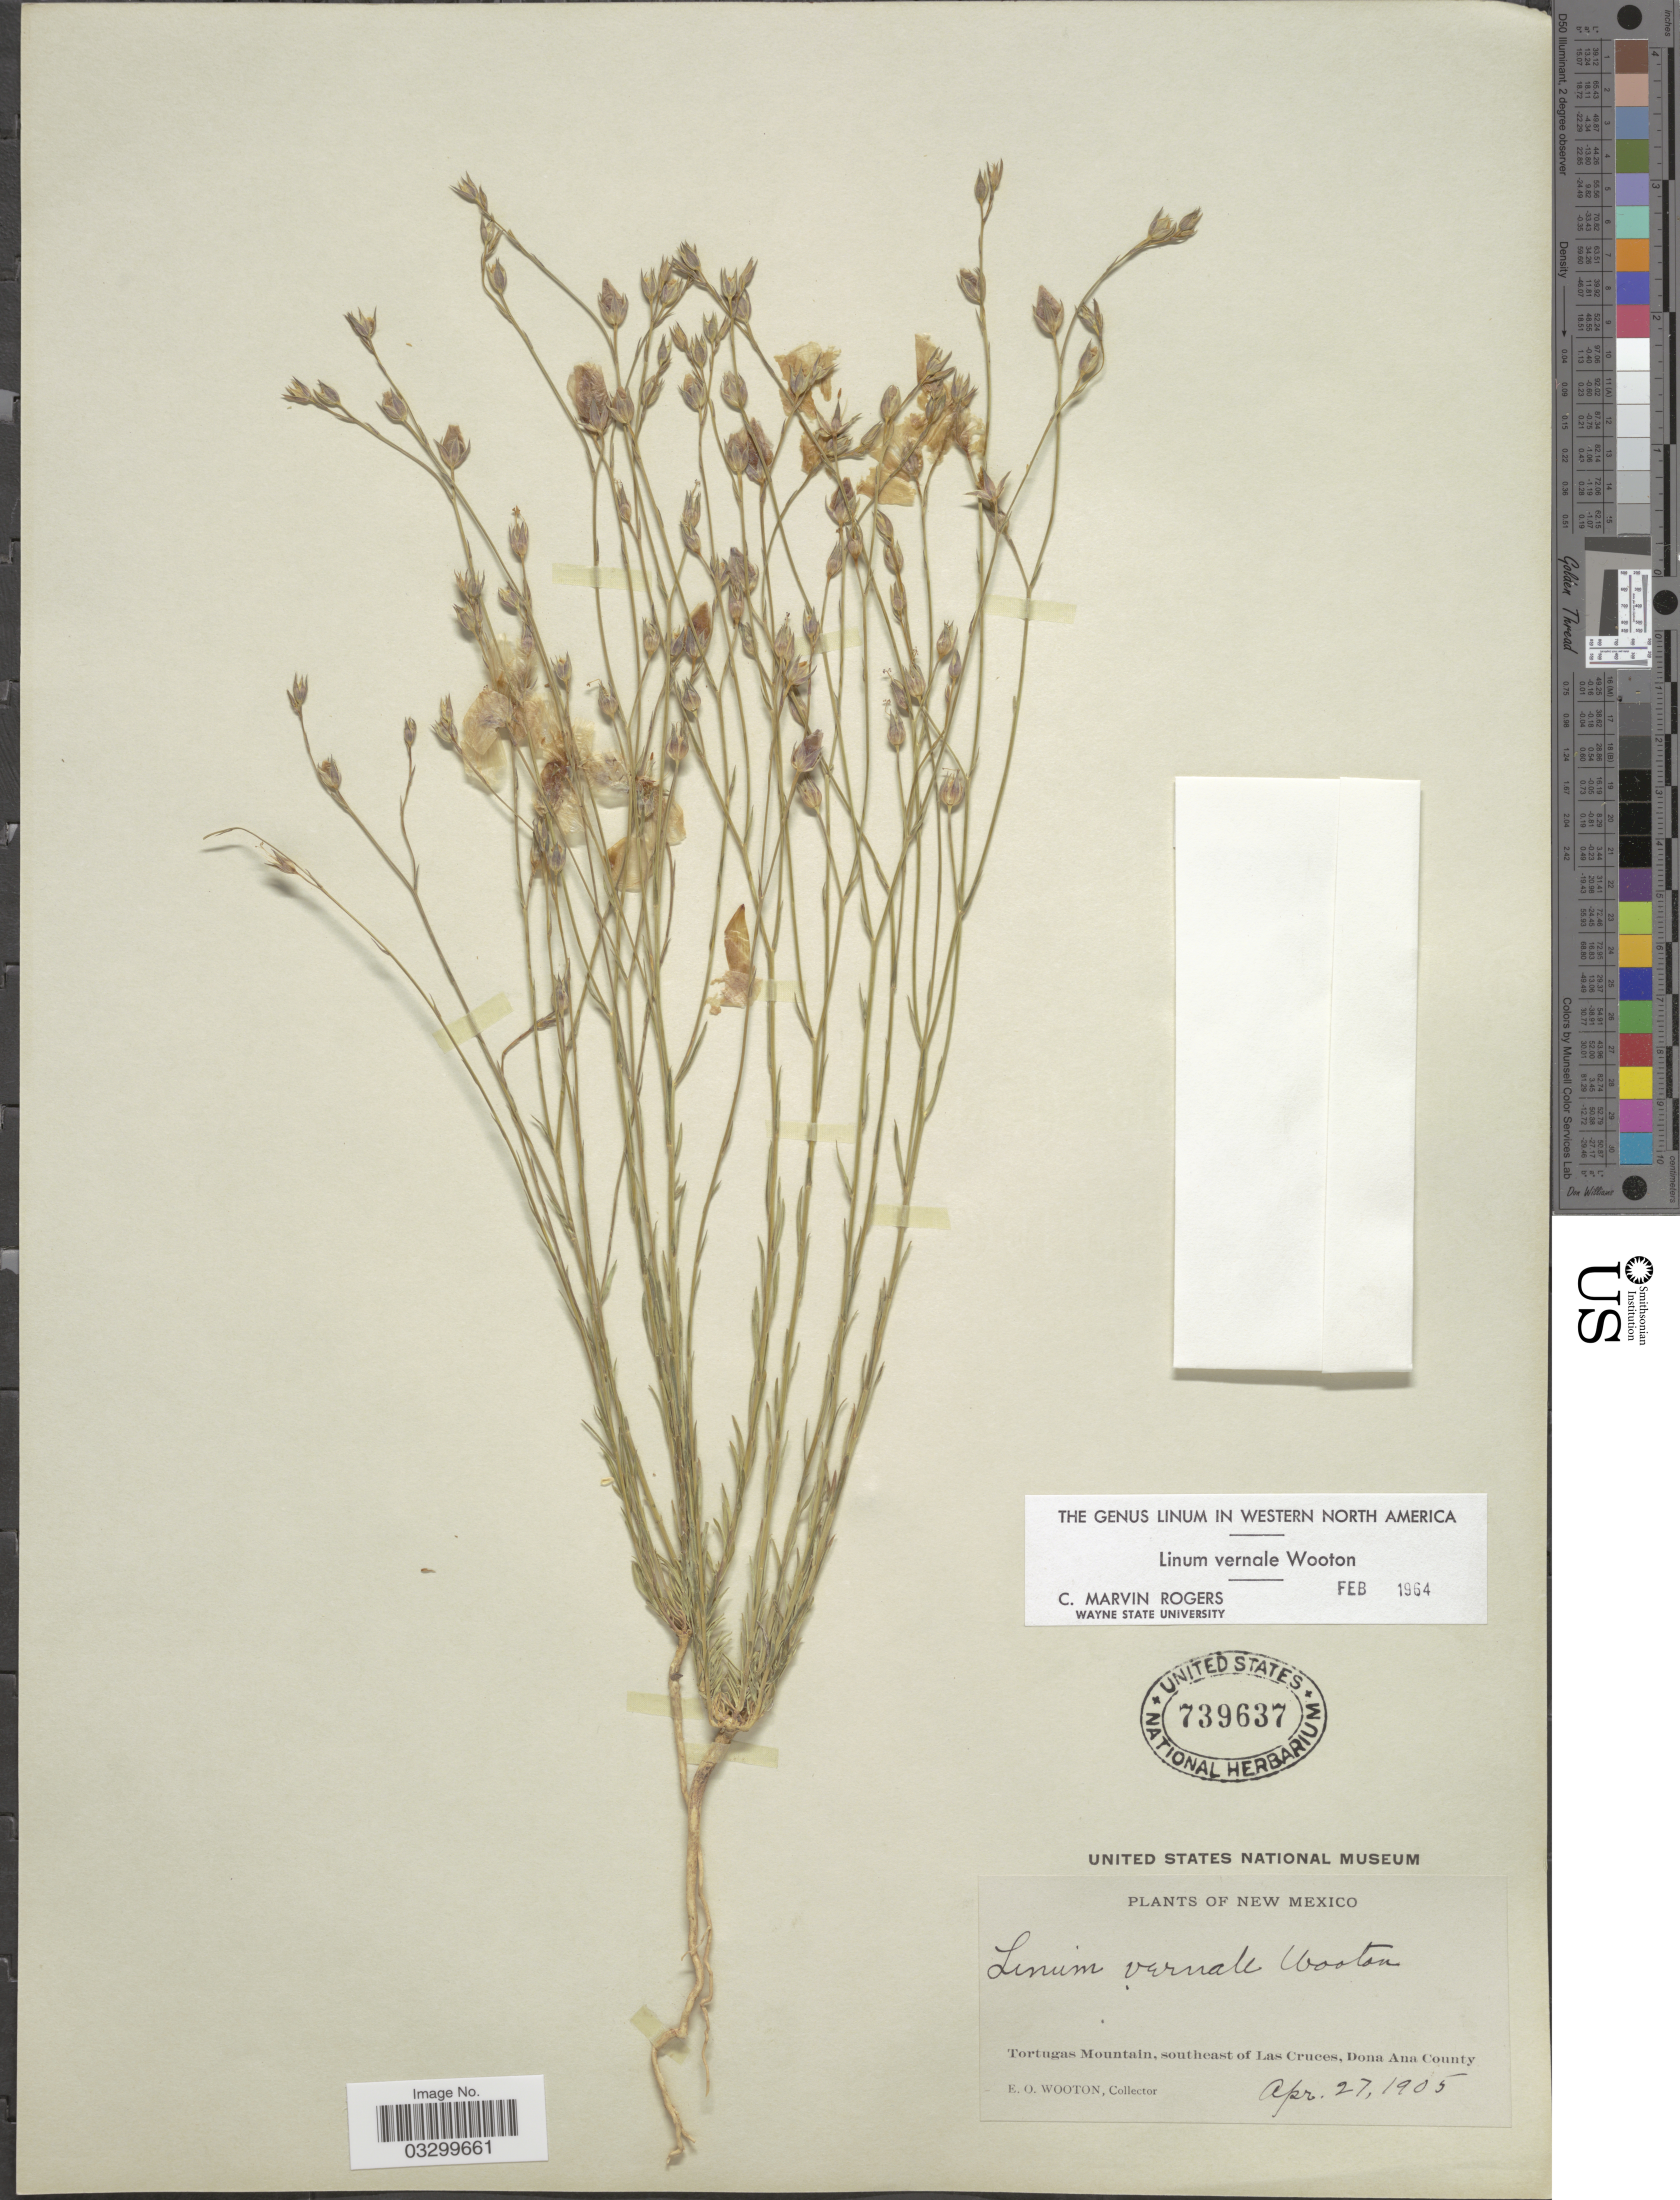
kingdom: Plantae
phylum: Tracheophyta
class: Magnoliopsida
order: Malpighiales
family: Linaceae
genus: Linum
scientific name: Linum vernale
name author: Wooton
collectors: E. O. Wooton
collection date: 1905-04-27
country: United States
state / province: New Mexico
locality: Tortugas Mountain, southeast of Las Cruces, Dona Ana County.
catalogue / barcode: US 739637